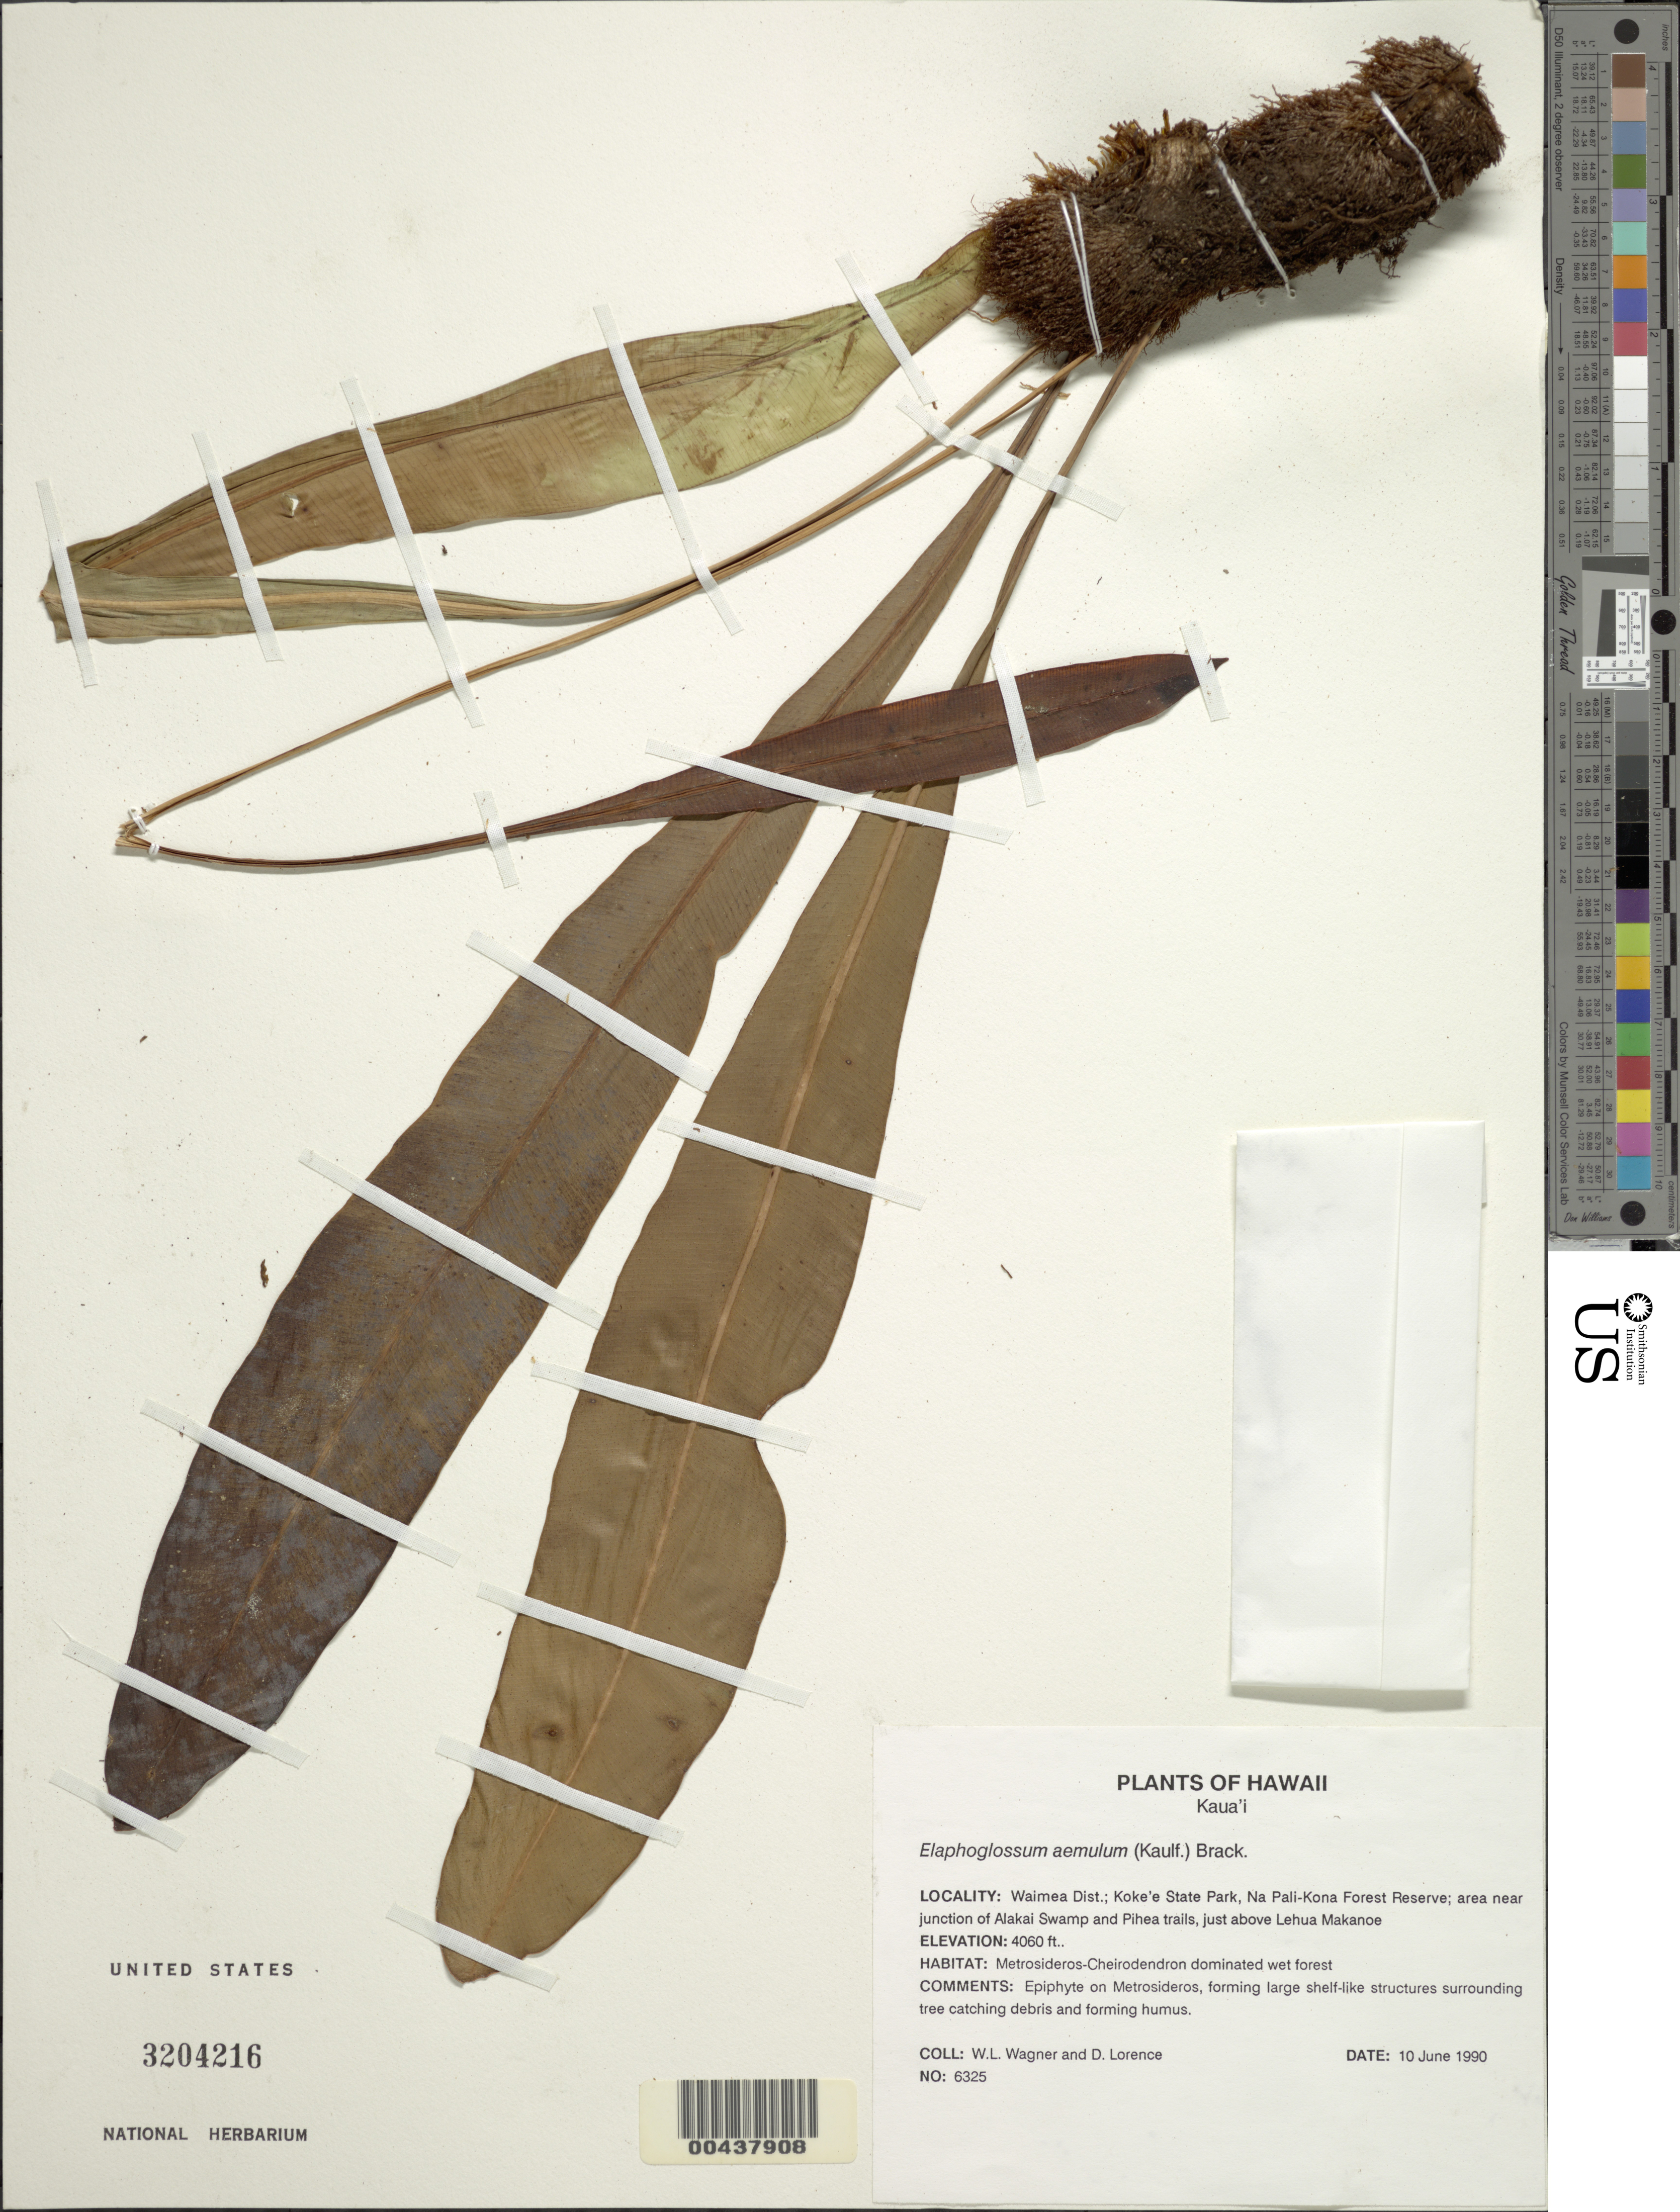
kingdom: Plantae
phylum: Tracheophyta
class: Polypodiopsida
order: Polypodiales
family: Dryopteridaceae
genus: Elaphoglossum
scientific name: Elaphoglossum aemulum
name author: (Kaulf.) Brack.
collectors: W. L. Wagner & D. Lorence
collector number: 6325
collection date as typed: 10 Jun 1990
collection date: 1990-06-10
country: United States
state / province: Hawaii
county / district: Kauai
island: Kaua'i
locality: Waimea Dist.; Koke'e State Park, Na Pali-Kona Forest Reserve; area near junction of Alakai Swamp and Pihea trails, just above...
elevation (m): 1237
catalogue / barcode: US 3204216